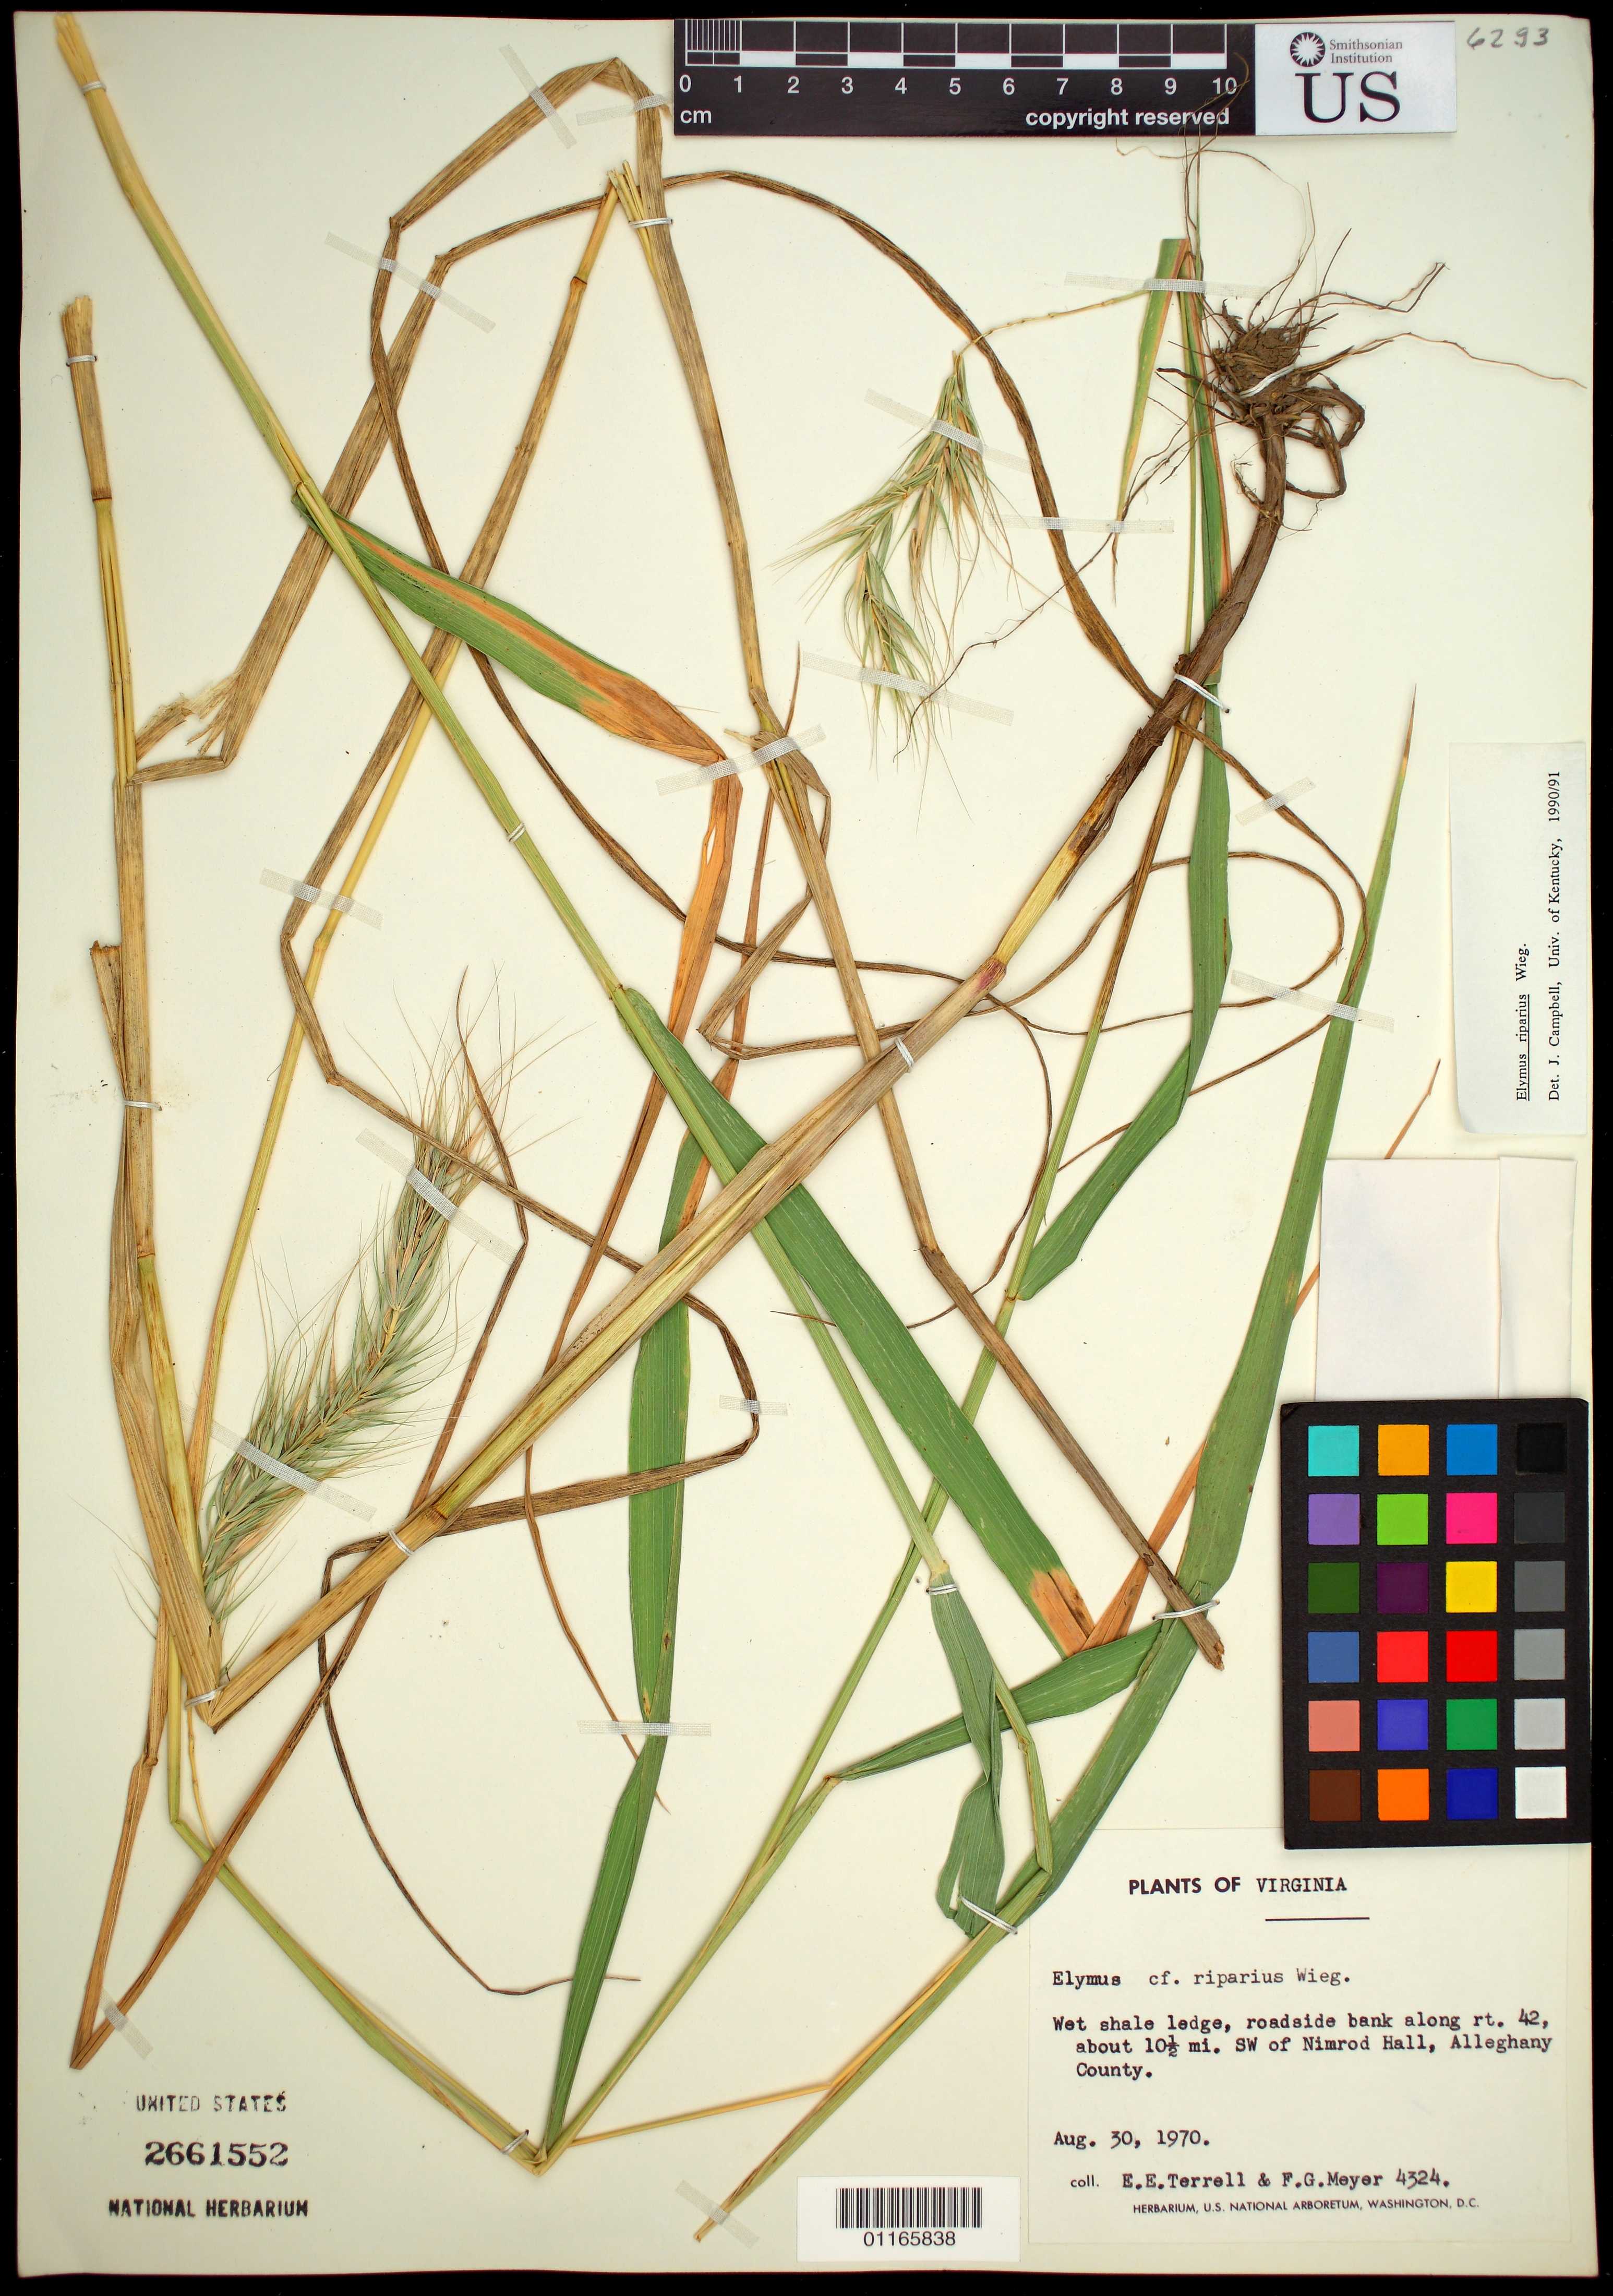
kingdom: Plantae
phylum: Tracheophyta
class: Liliopsida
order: Poales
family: Poaceae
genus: Elymus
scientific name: Elymus riparius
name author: Wiegand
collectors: E. E. Terrell & F. G. Meyer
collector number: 4324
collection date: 1970-08-30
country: United States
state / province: Virginia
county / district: Alleghany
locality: Roadside bank along rt. 42, about 10.5 mi. SW of Nimrod Hall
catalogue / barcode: US 2661552